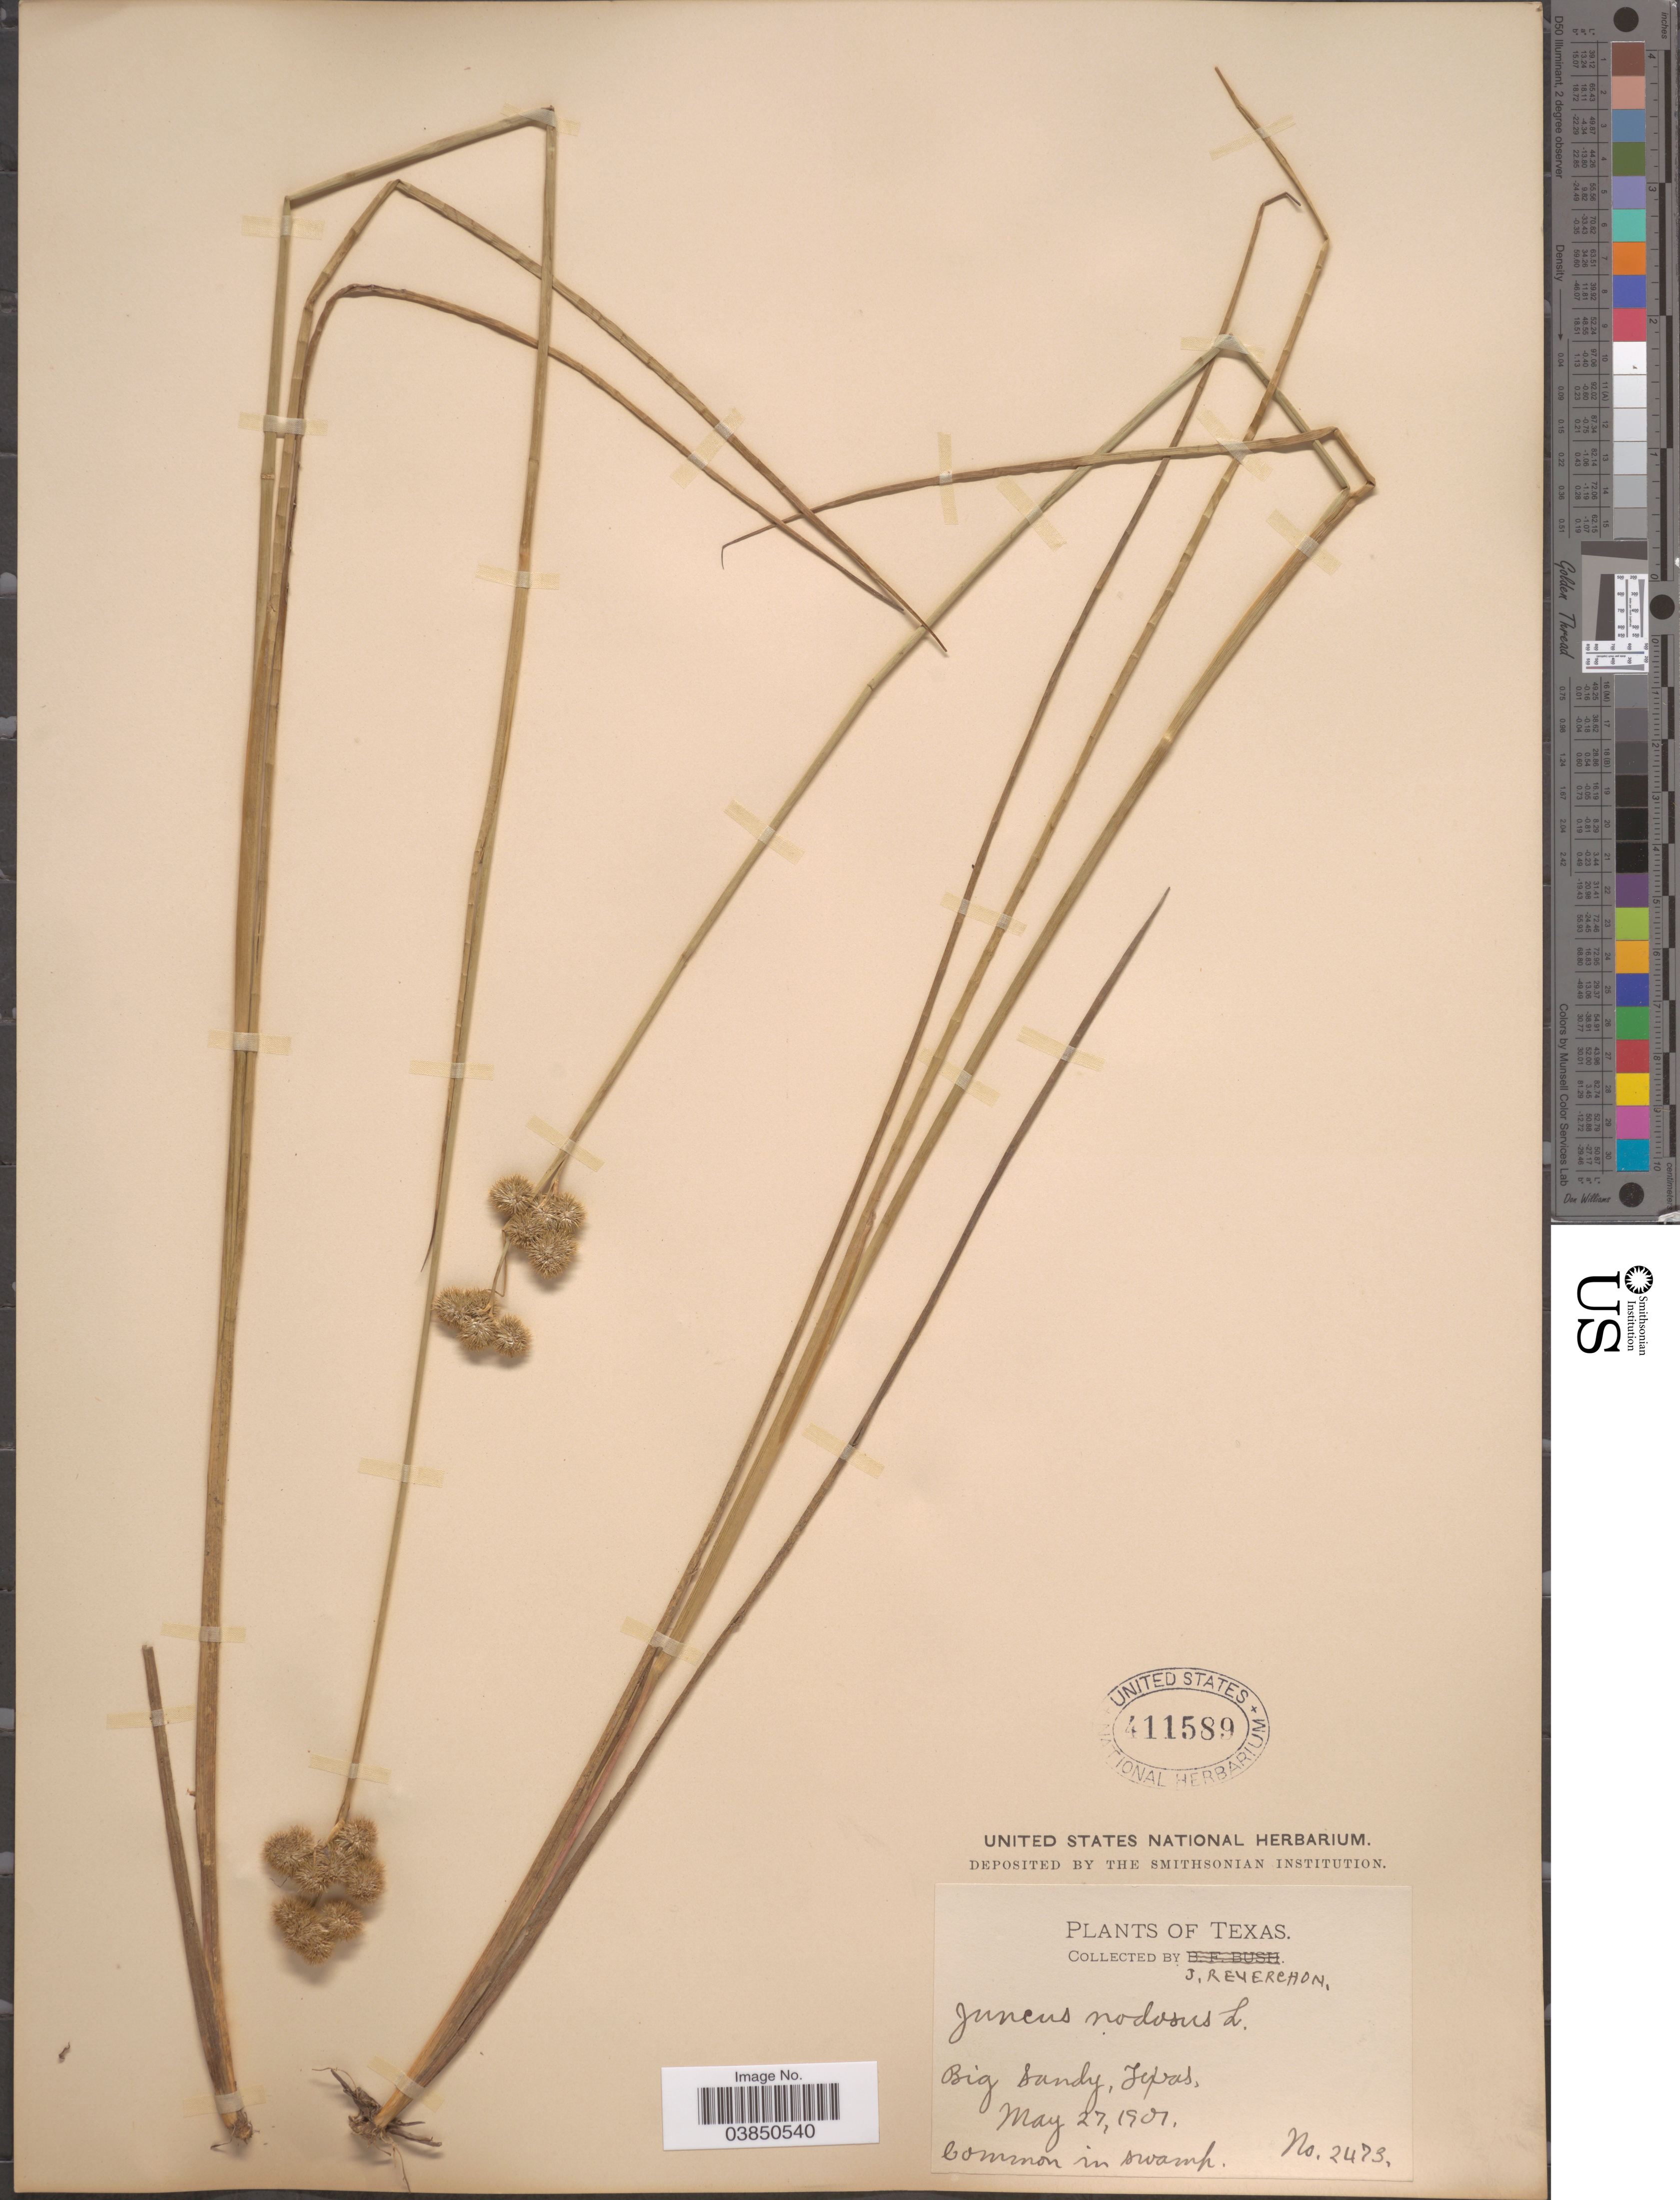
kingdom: Plantae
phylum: Tracheophyta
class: Liliopsida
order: Poales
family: Juncaceae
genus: Juncus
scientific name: Juncus brachycarpus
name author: Engelm.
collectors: J. Reverchon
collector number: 2473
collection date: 1901-05-27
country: United States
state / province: Texas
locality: Big Sandy.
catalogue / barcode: US 411589